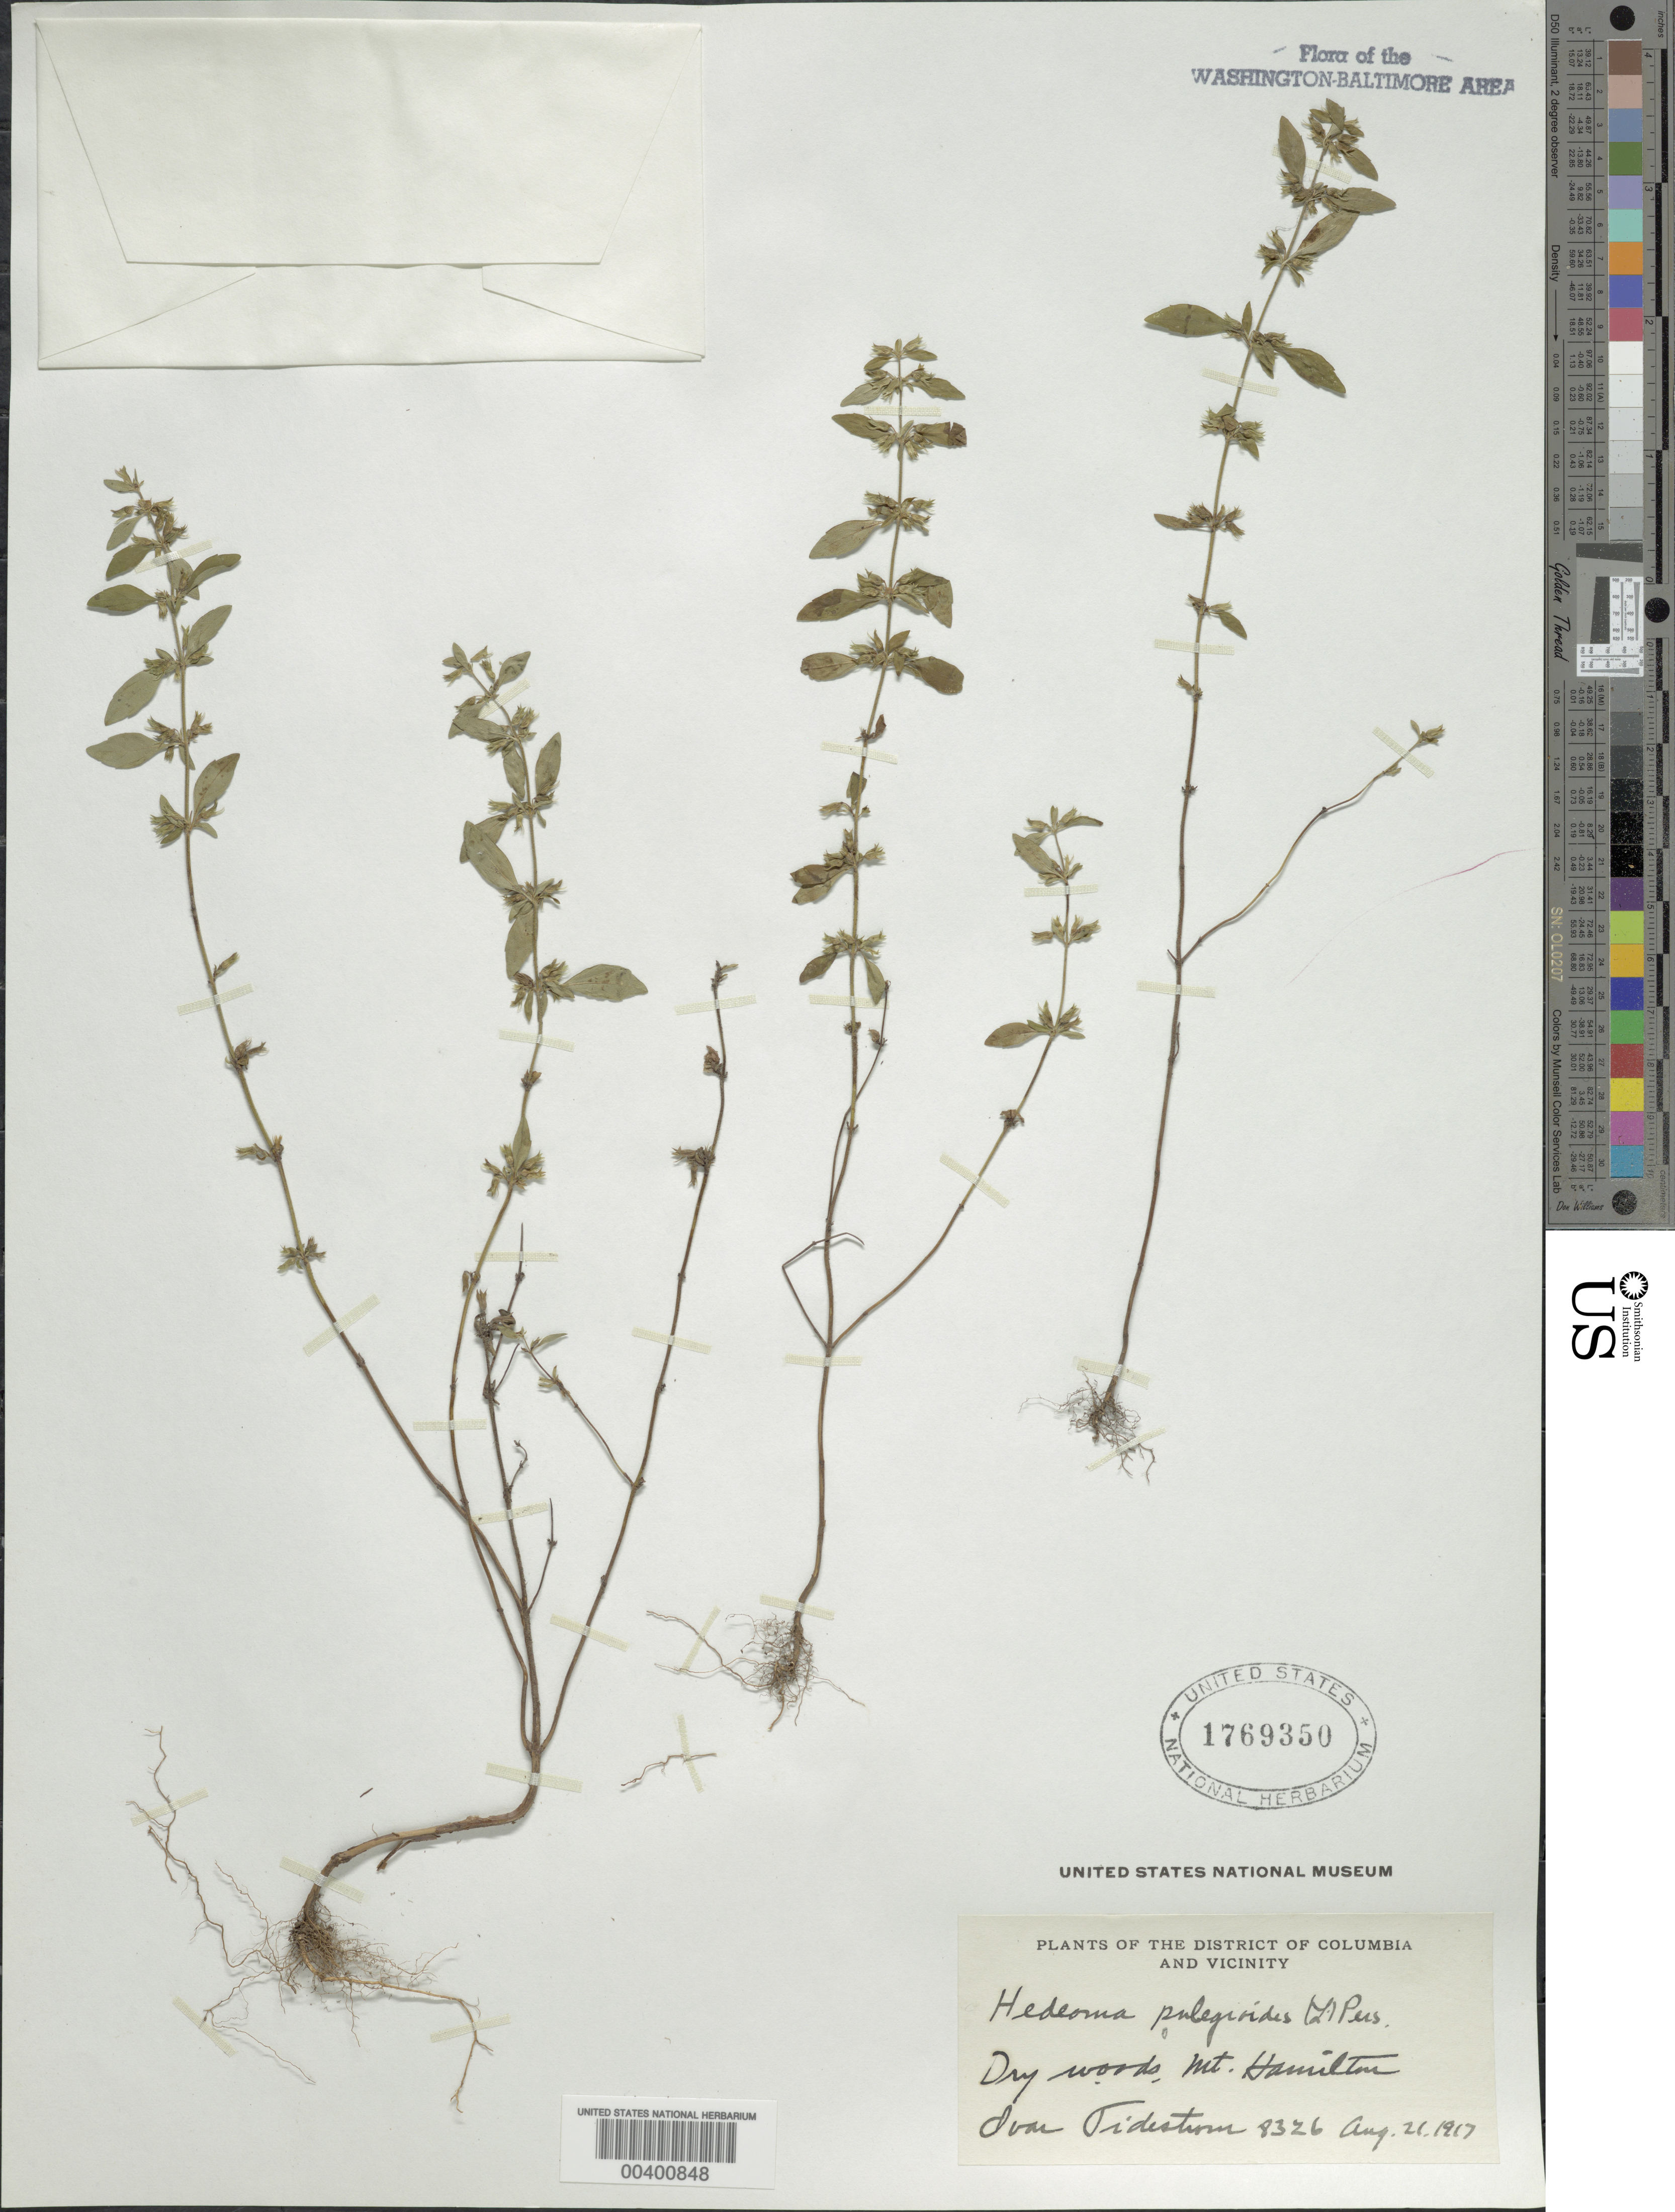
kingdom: Plantae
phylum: Tracheophyta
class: Magnoliopsida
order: Lamiales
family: Lamiaceae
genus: Hedeoma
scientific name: Hedeoma pulegioides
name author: (L.) Pers.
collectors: I. F. Tidestrom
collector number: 8326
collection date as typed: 21 Aug 1917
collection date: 1917-08-21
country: United States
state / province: District of Columbia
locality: Mount Hamilton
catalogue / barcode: US 1769350